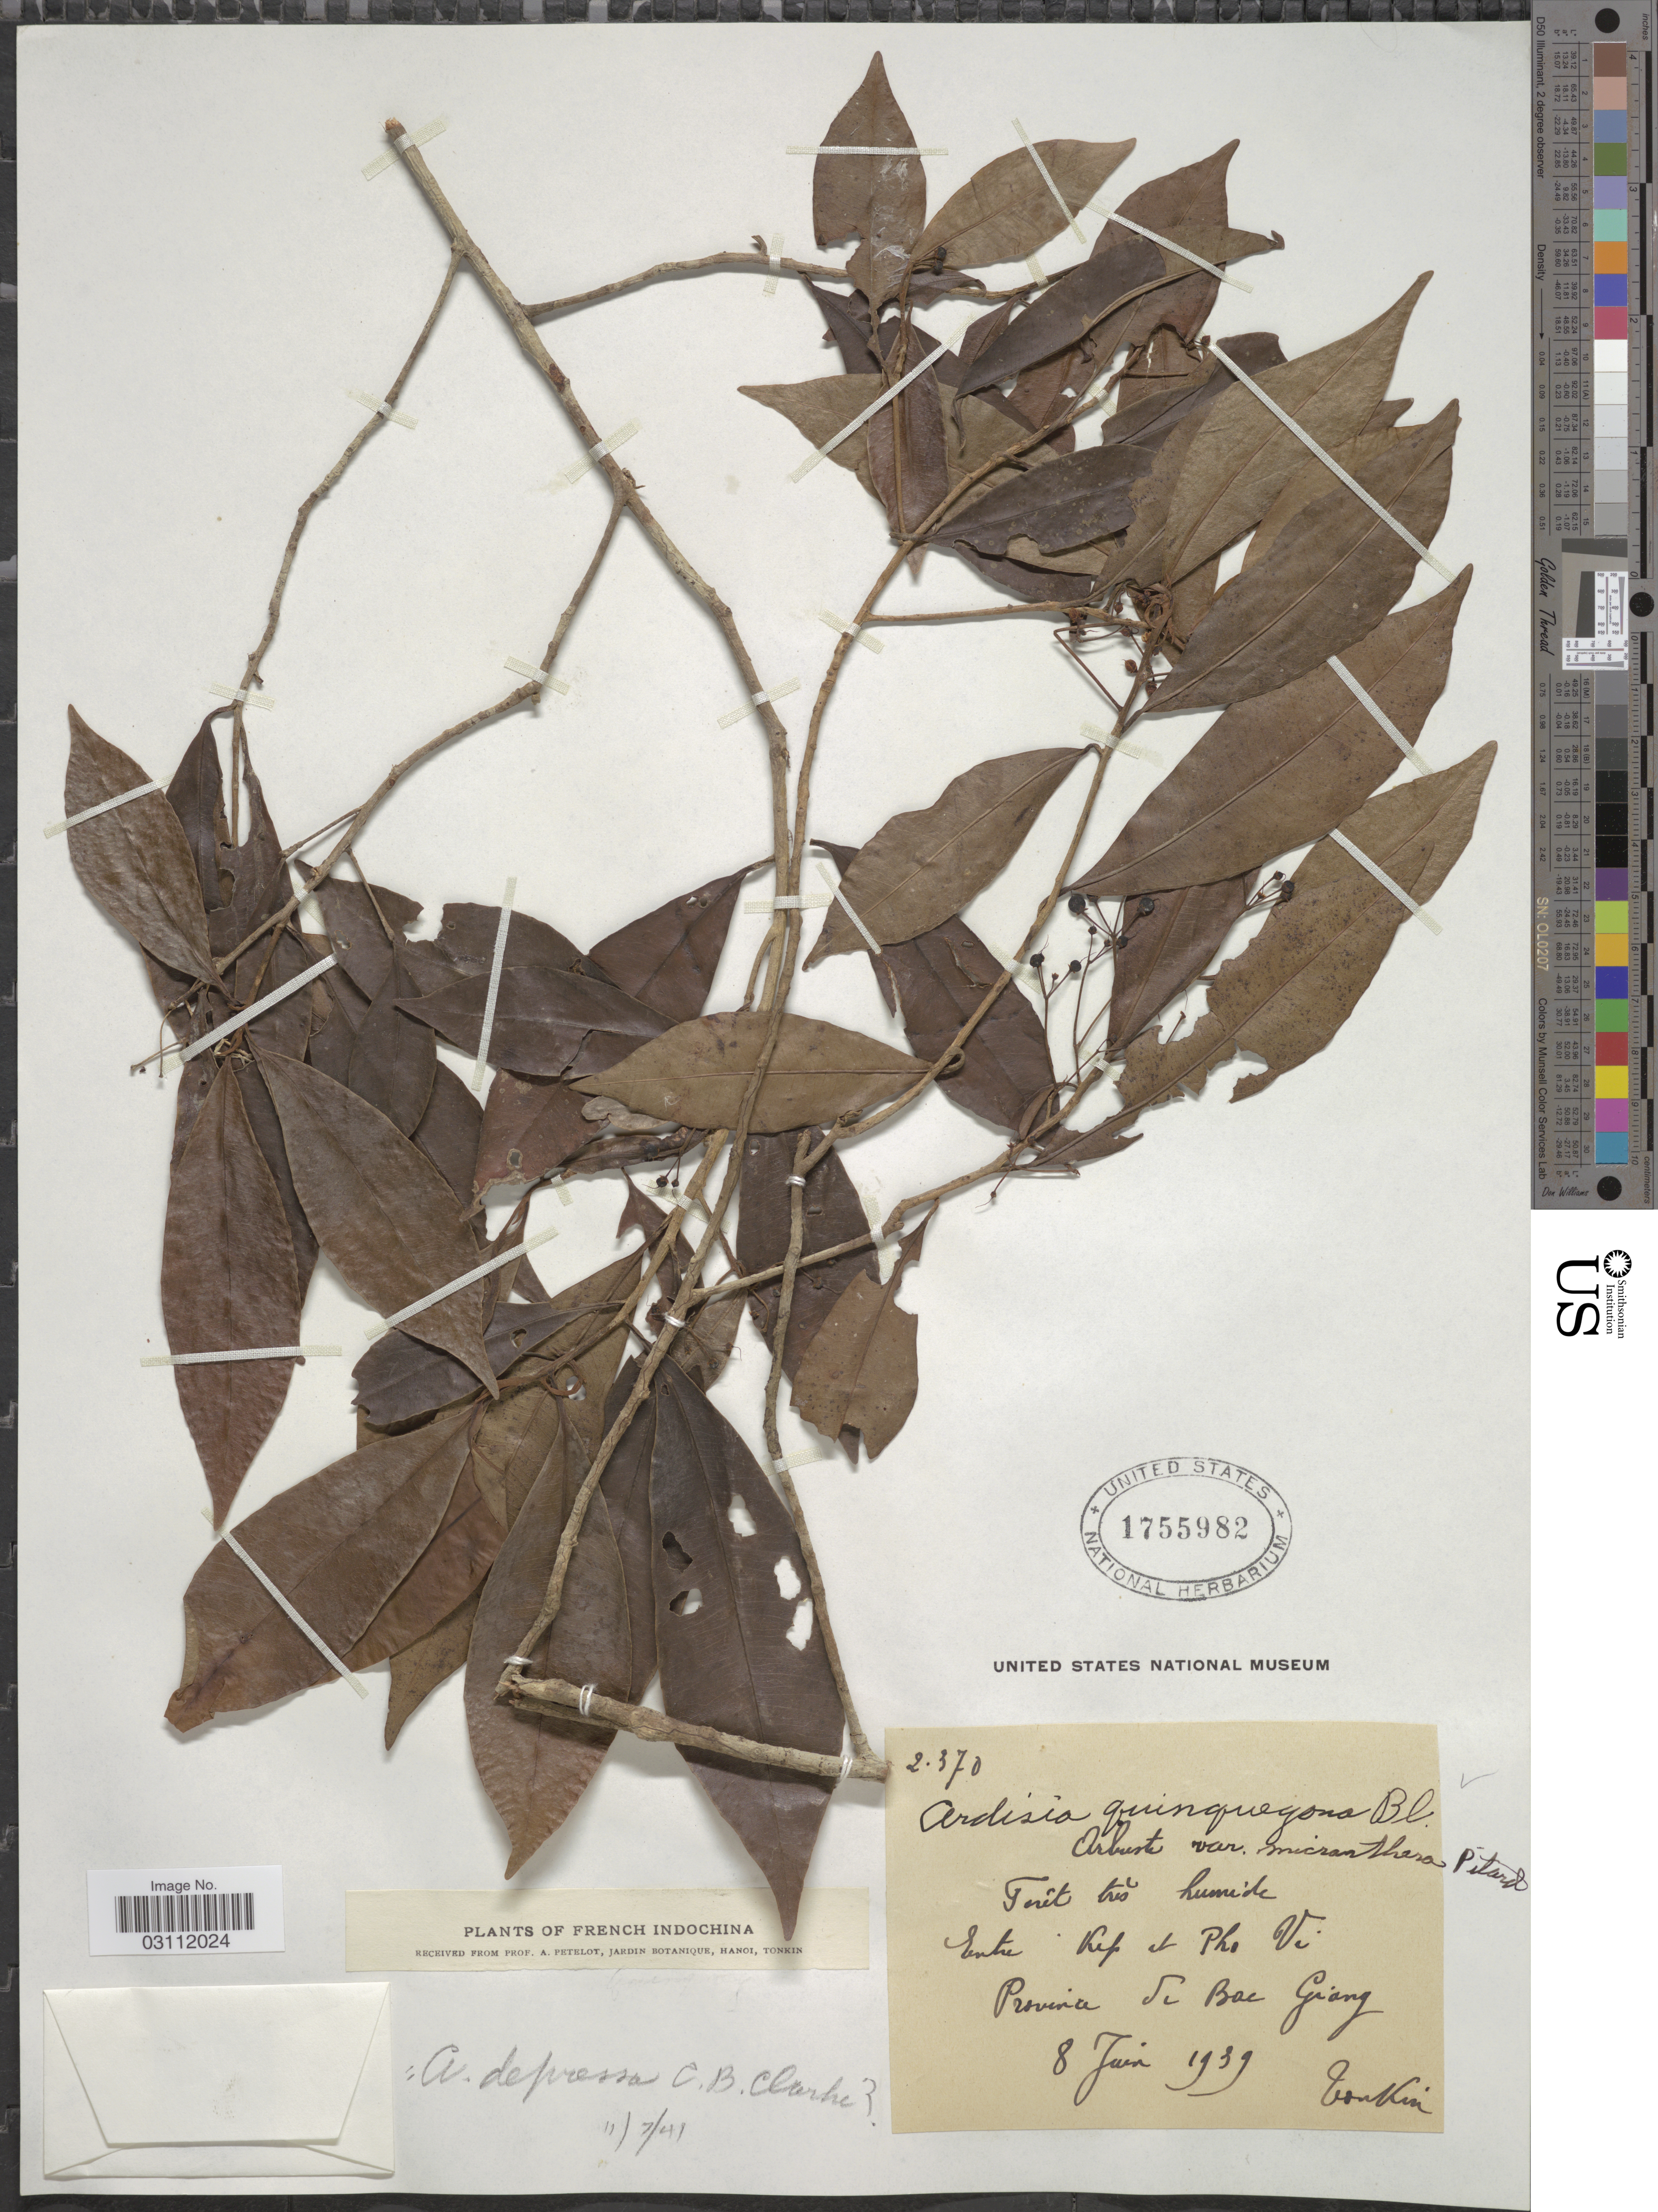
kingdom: Plantae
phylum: Tracheophyta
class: Magnoliopsida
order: Ericales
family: Primulaceae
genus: Ardisia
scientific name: Ardisia quinquegona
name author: Blume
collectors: A. Petelot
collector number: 2370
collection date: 1939-06-08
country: Vietnam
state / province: Bac Giang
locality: French Indochina, Entre Kep et Pho Vi, Province de Bac Giang.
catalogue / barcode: US 1755982